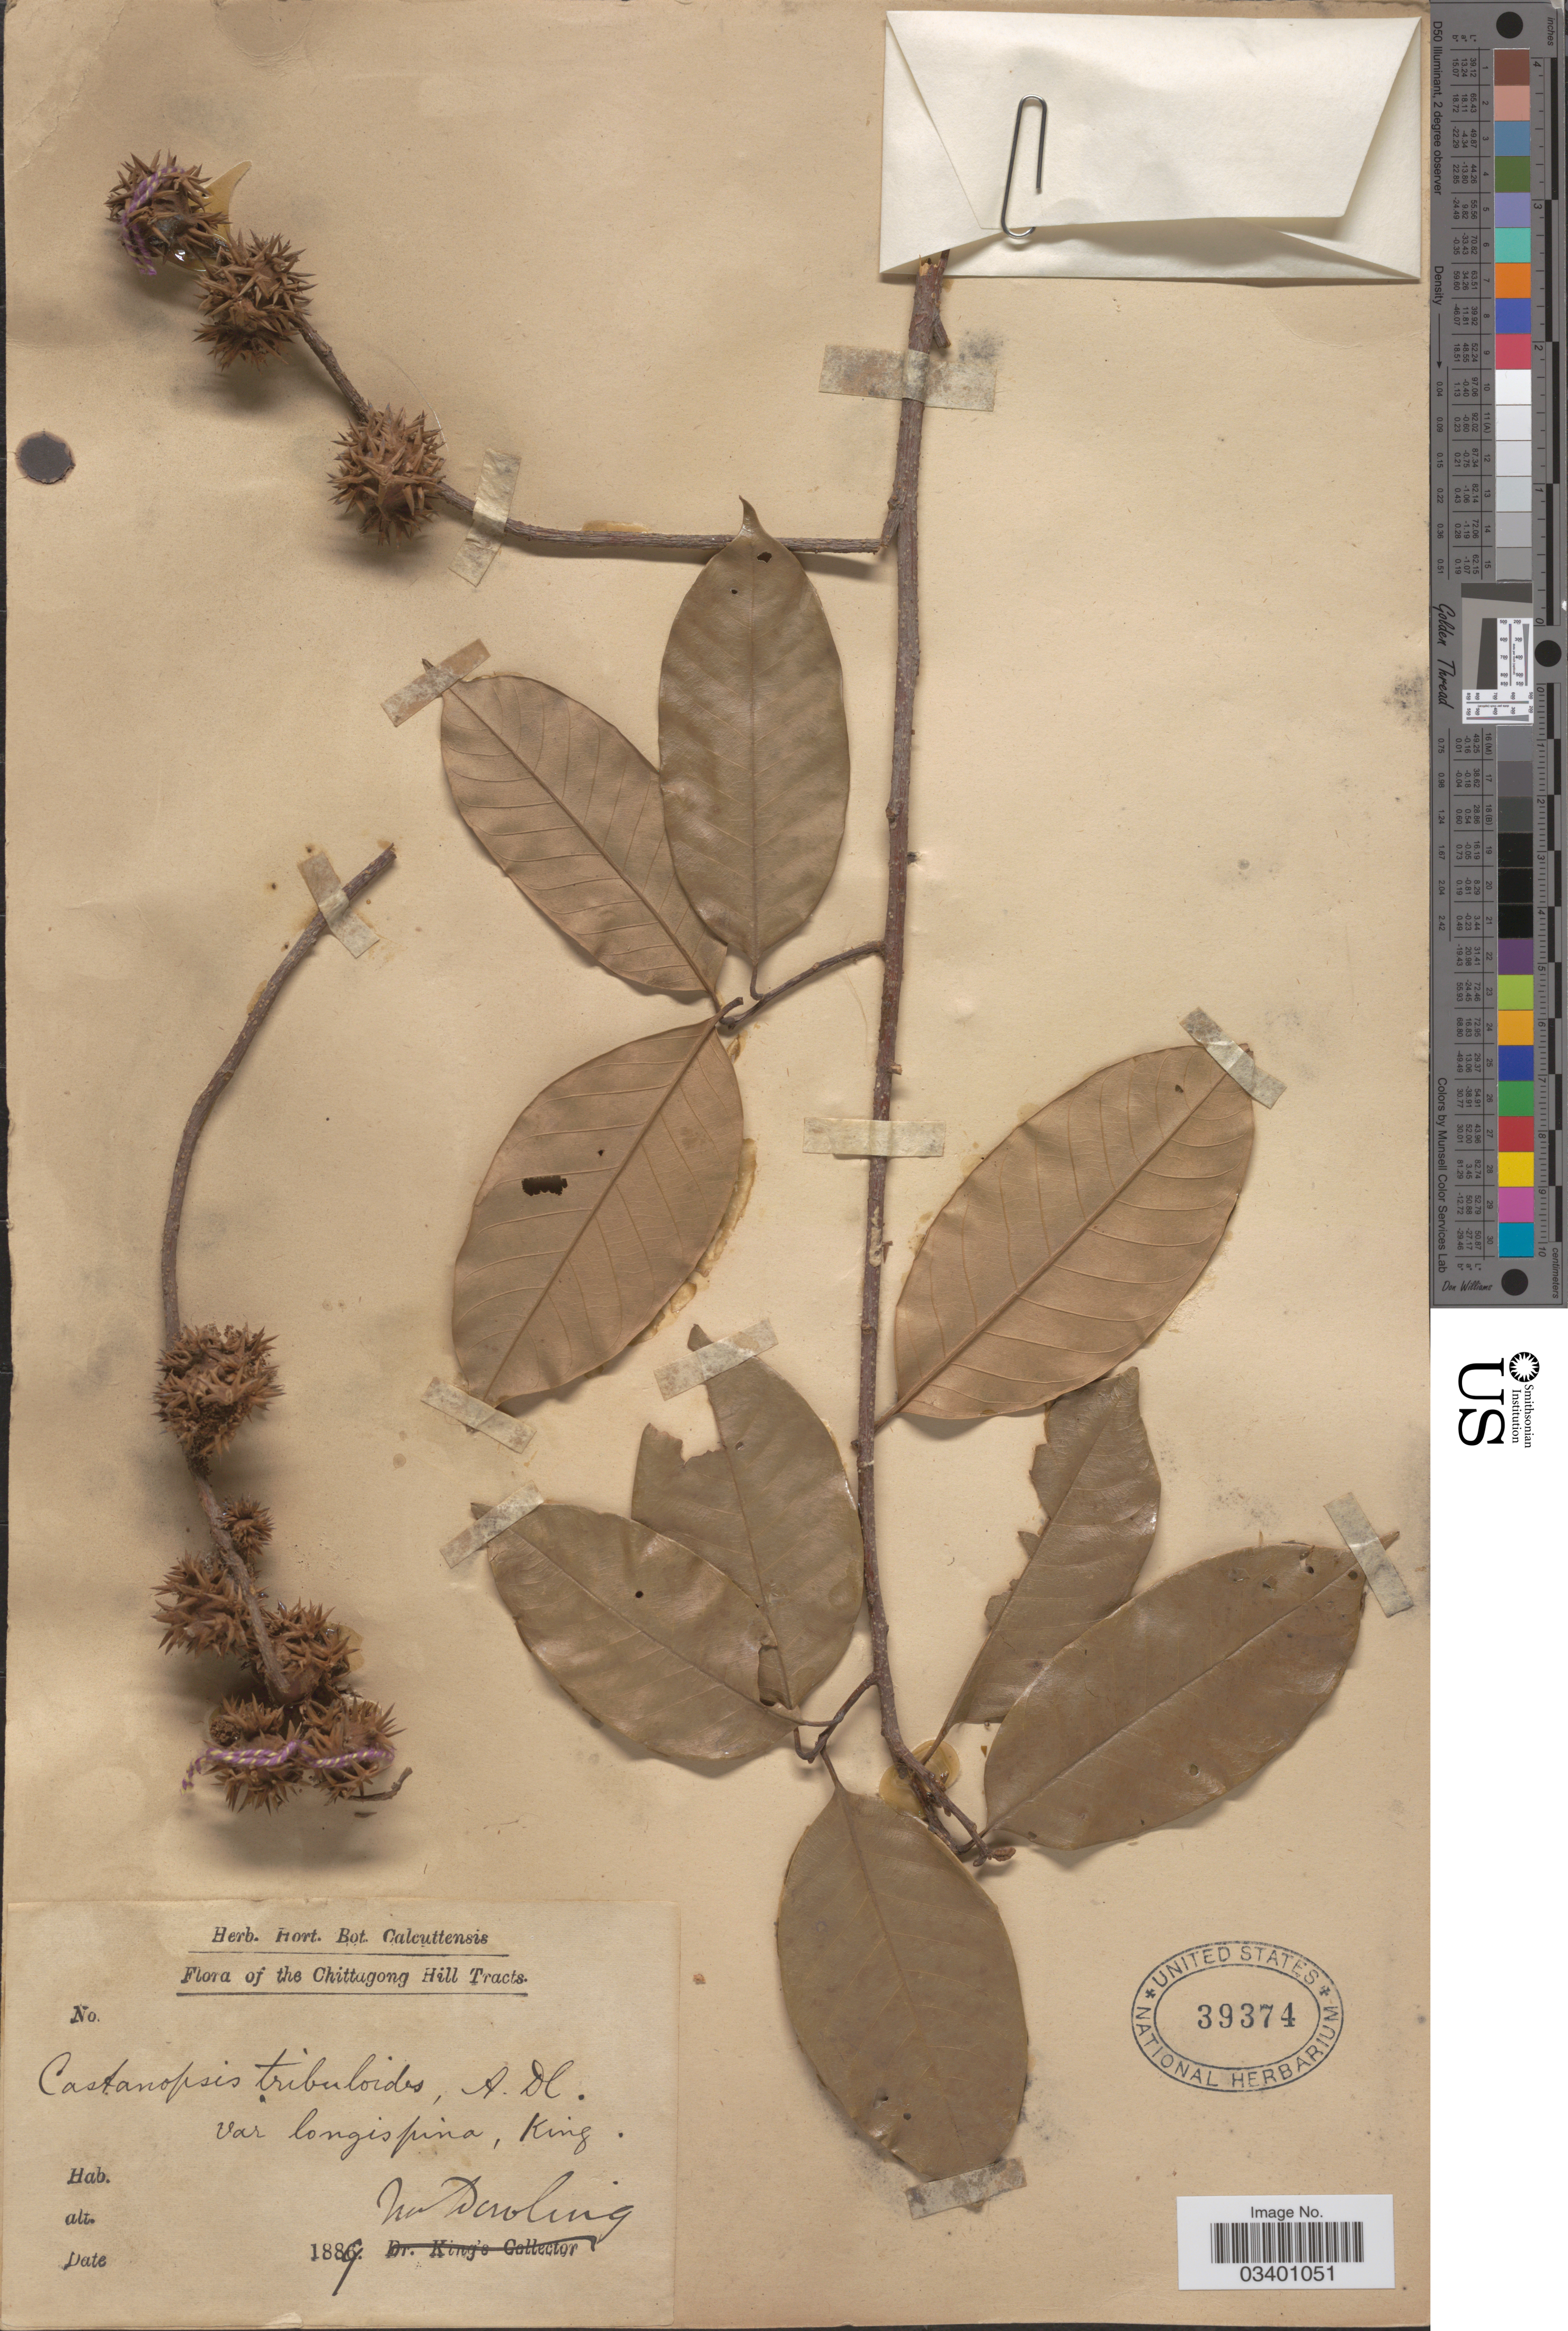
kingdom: Plantae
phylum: Tracheophyta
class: Magnoliopsida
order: Fagales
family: Fagaceae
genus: Castanopsis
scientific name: Castanopsis ferox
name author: Spach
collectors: M. Dowling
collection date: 1889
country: Bangladesh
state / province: Chittagong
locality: The Chittagong Hill Tracts.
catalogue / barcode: US 39374